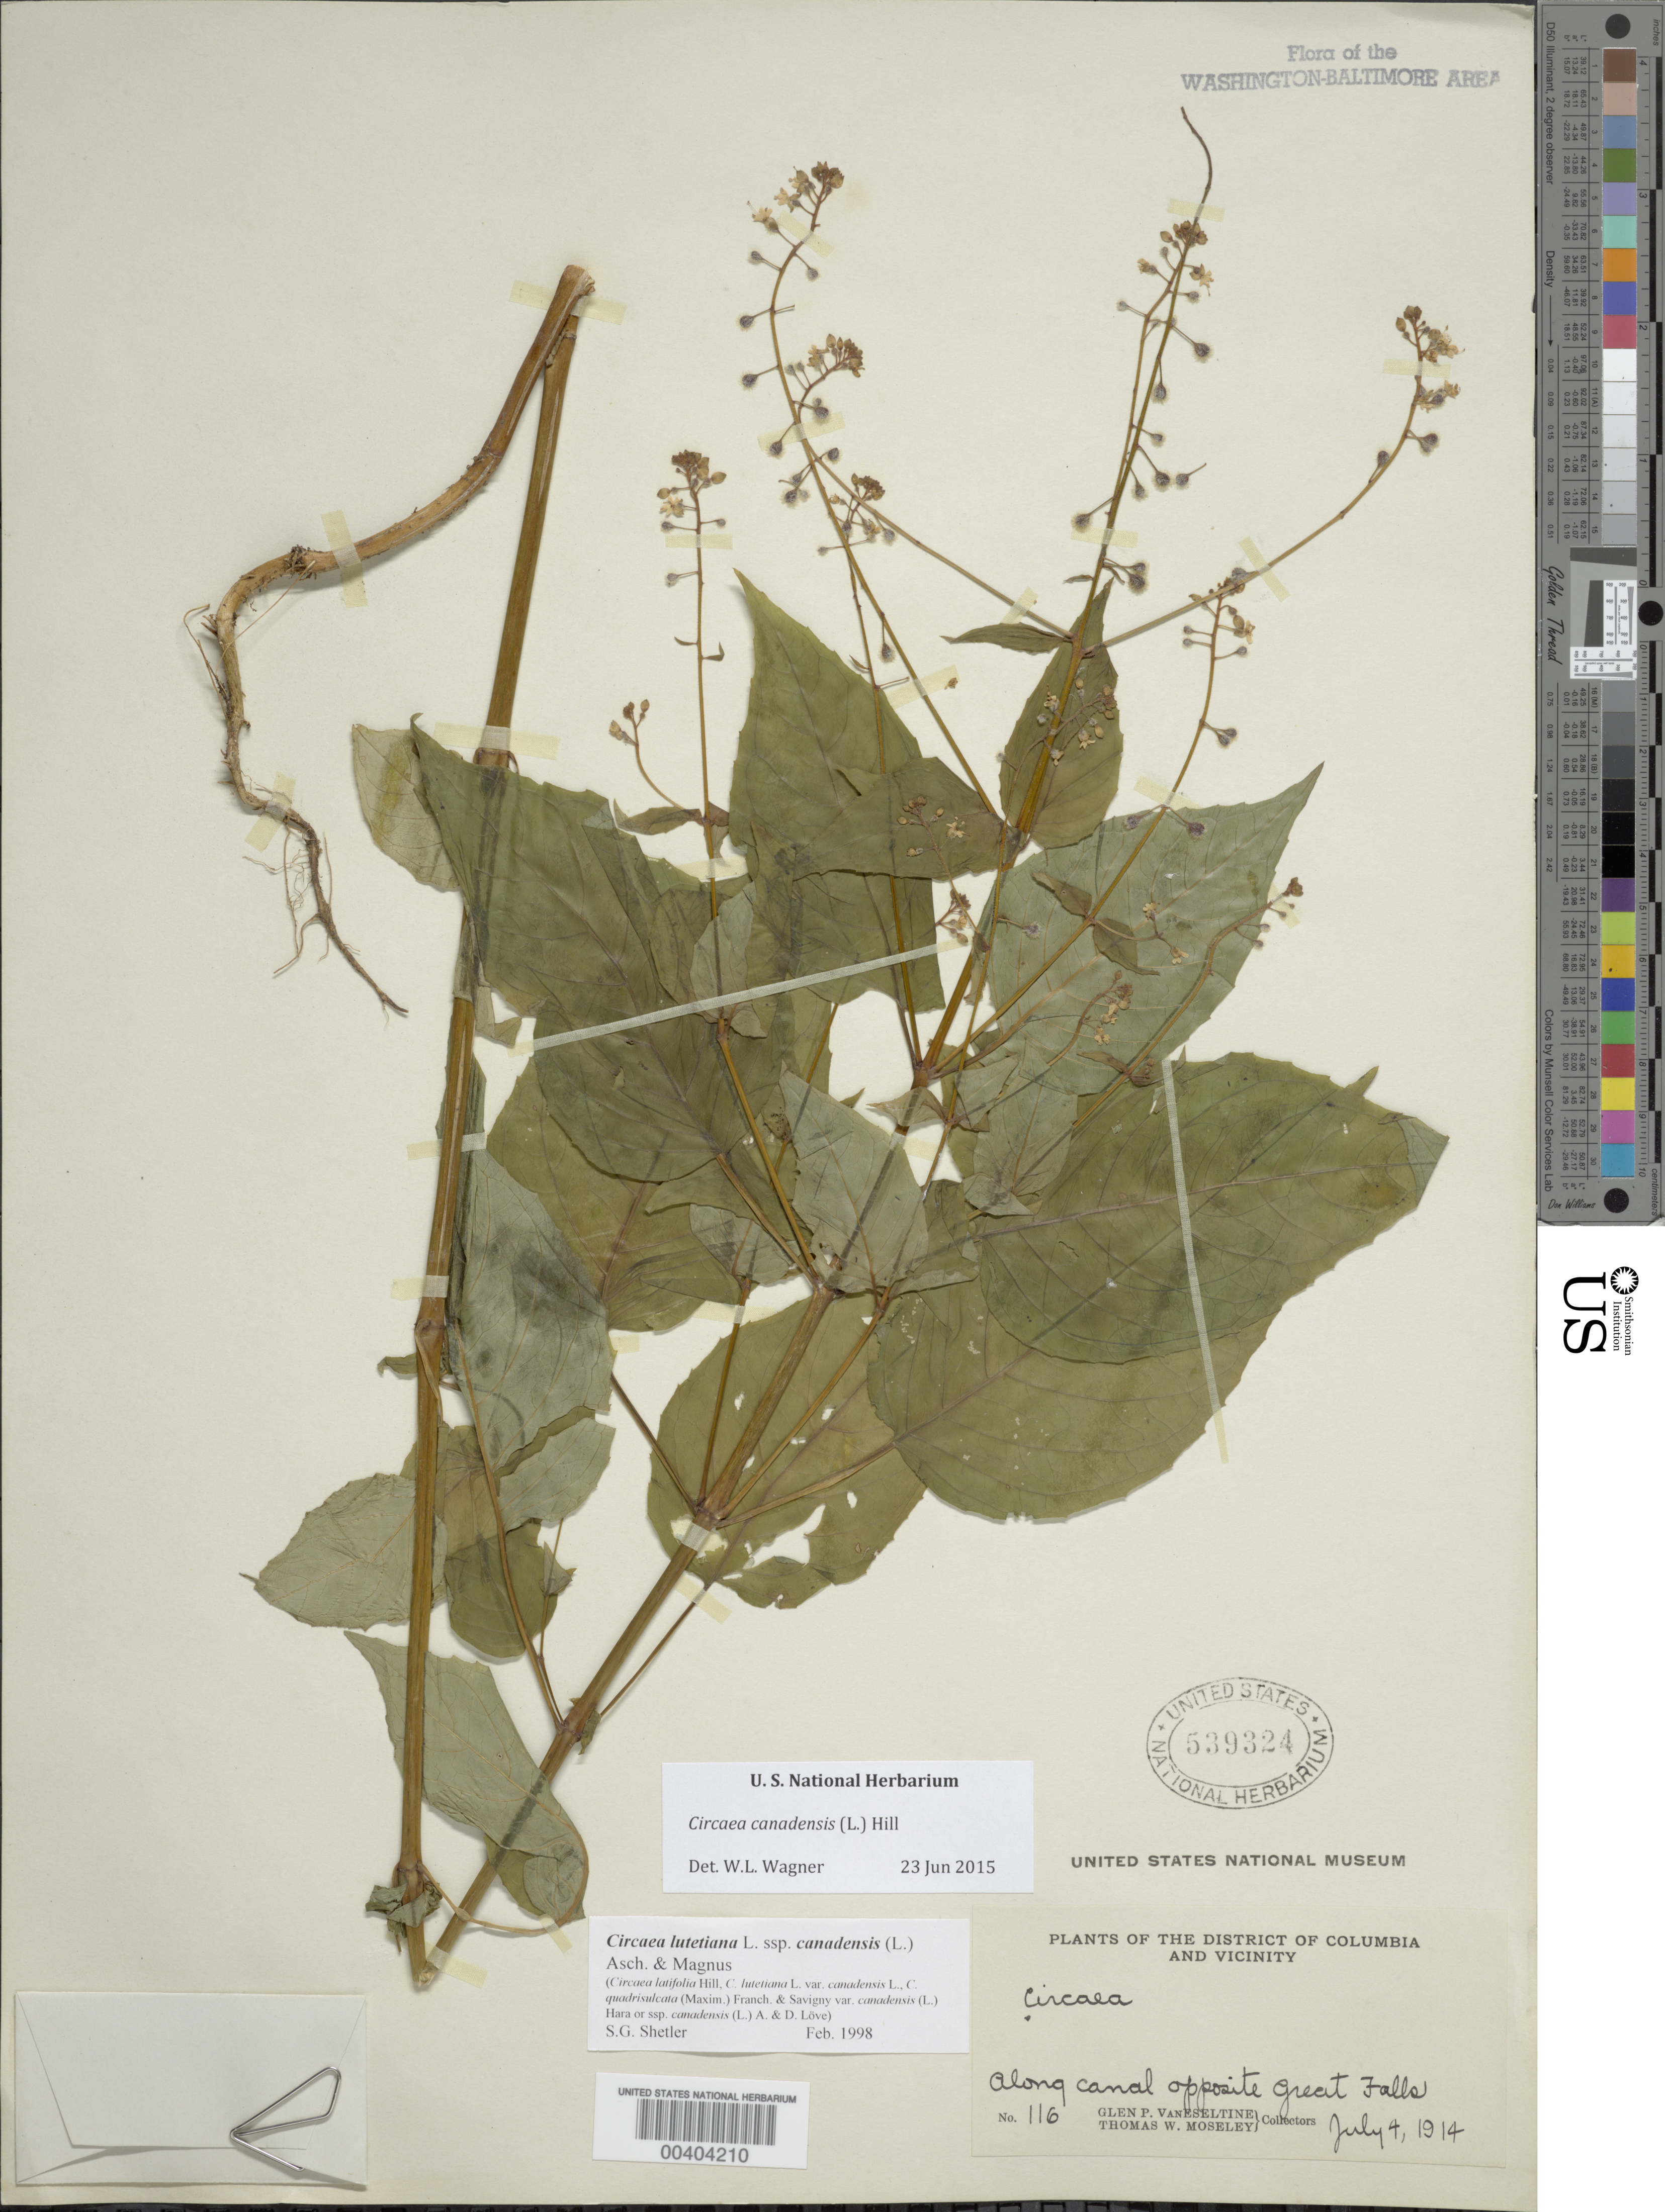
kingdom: Plantae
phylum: Tracheophyta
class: Magnoliopsida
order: Myrtales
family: Onagraceae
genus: Circaea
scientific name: Circaea canadensis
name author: (L.) Hill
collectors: G. P. Van Eseltine & T. Moseley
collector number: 116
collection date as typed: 04 Jul 1914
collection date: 1914-07-04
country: United States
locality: Along Canal opposite Great Falls C. and O. Canal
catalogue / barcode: US 539324